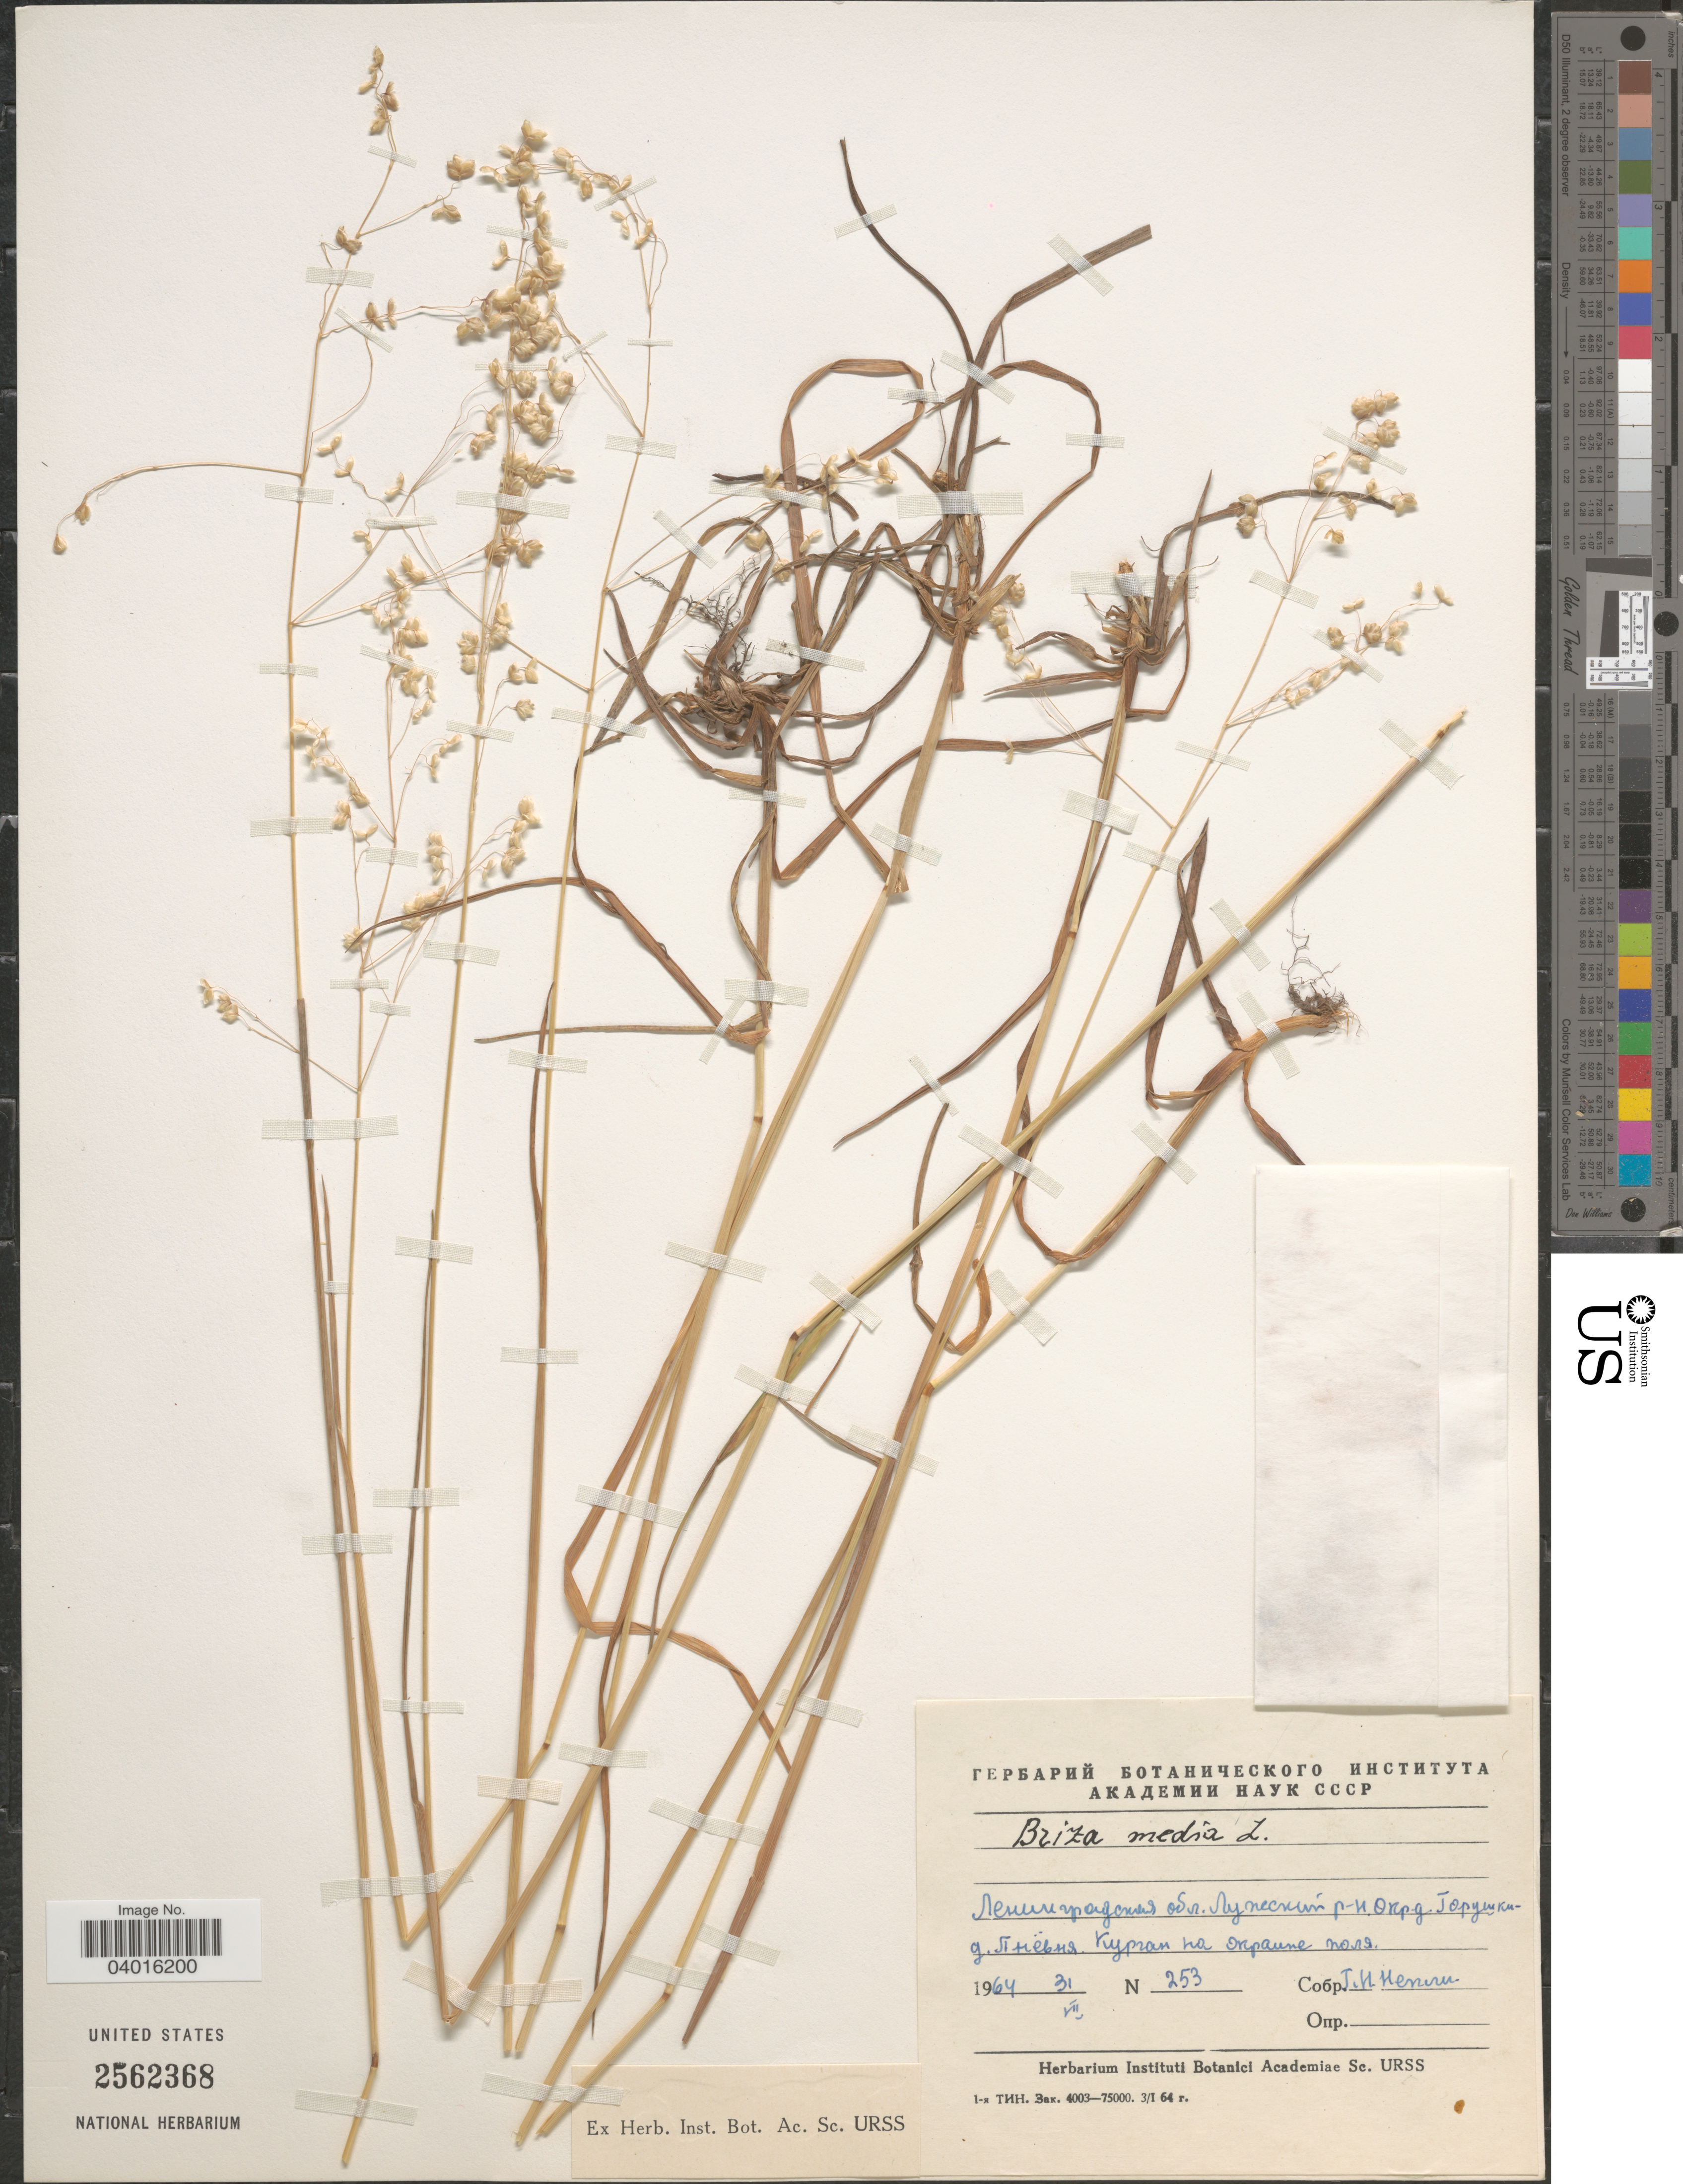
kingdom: Plantae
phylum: Tracheophyta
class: Liliopsida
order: Poales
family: Poaceae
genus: Briza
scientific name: Briza media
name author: L.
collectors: G. Nepli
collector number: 253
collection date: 1964-07-31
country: Russian Federation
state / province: Leningrad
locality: Luzhskiy Rayon, vicinity of villages Gorushki and Pnevnya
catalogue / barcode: US 2562368